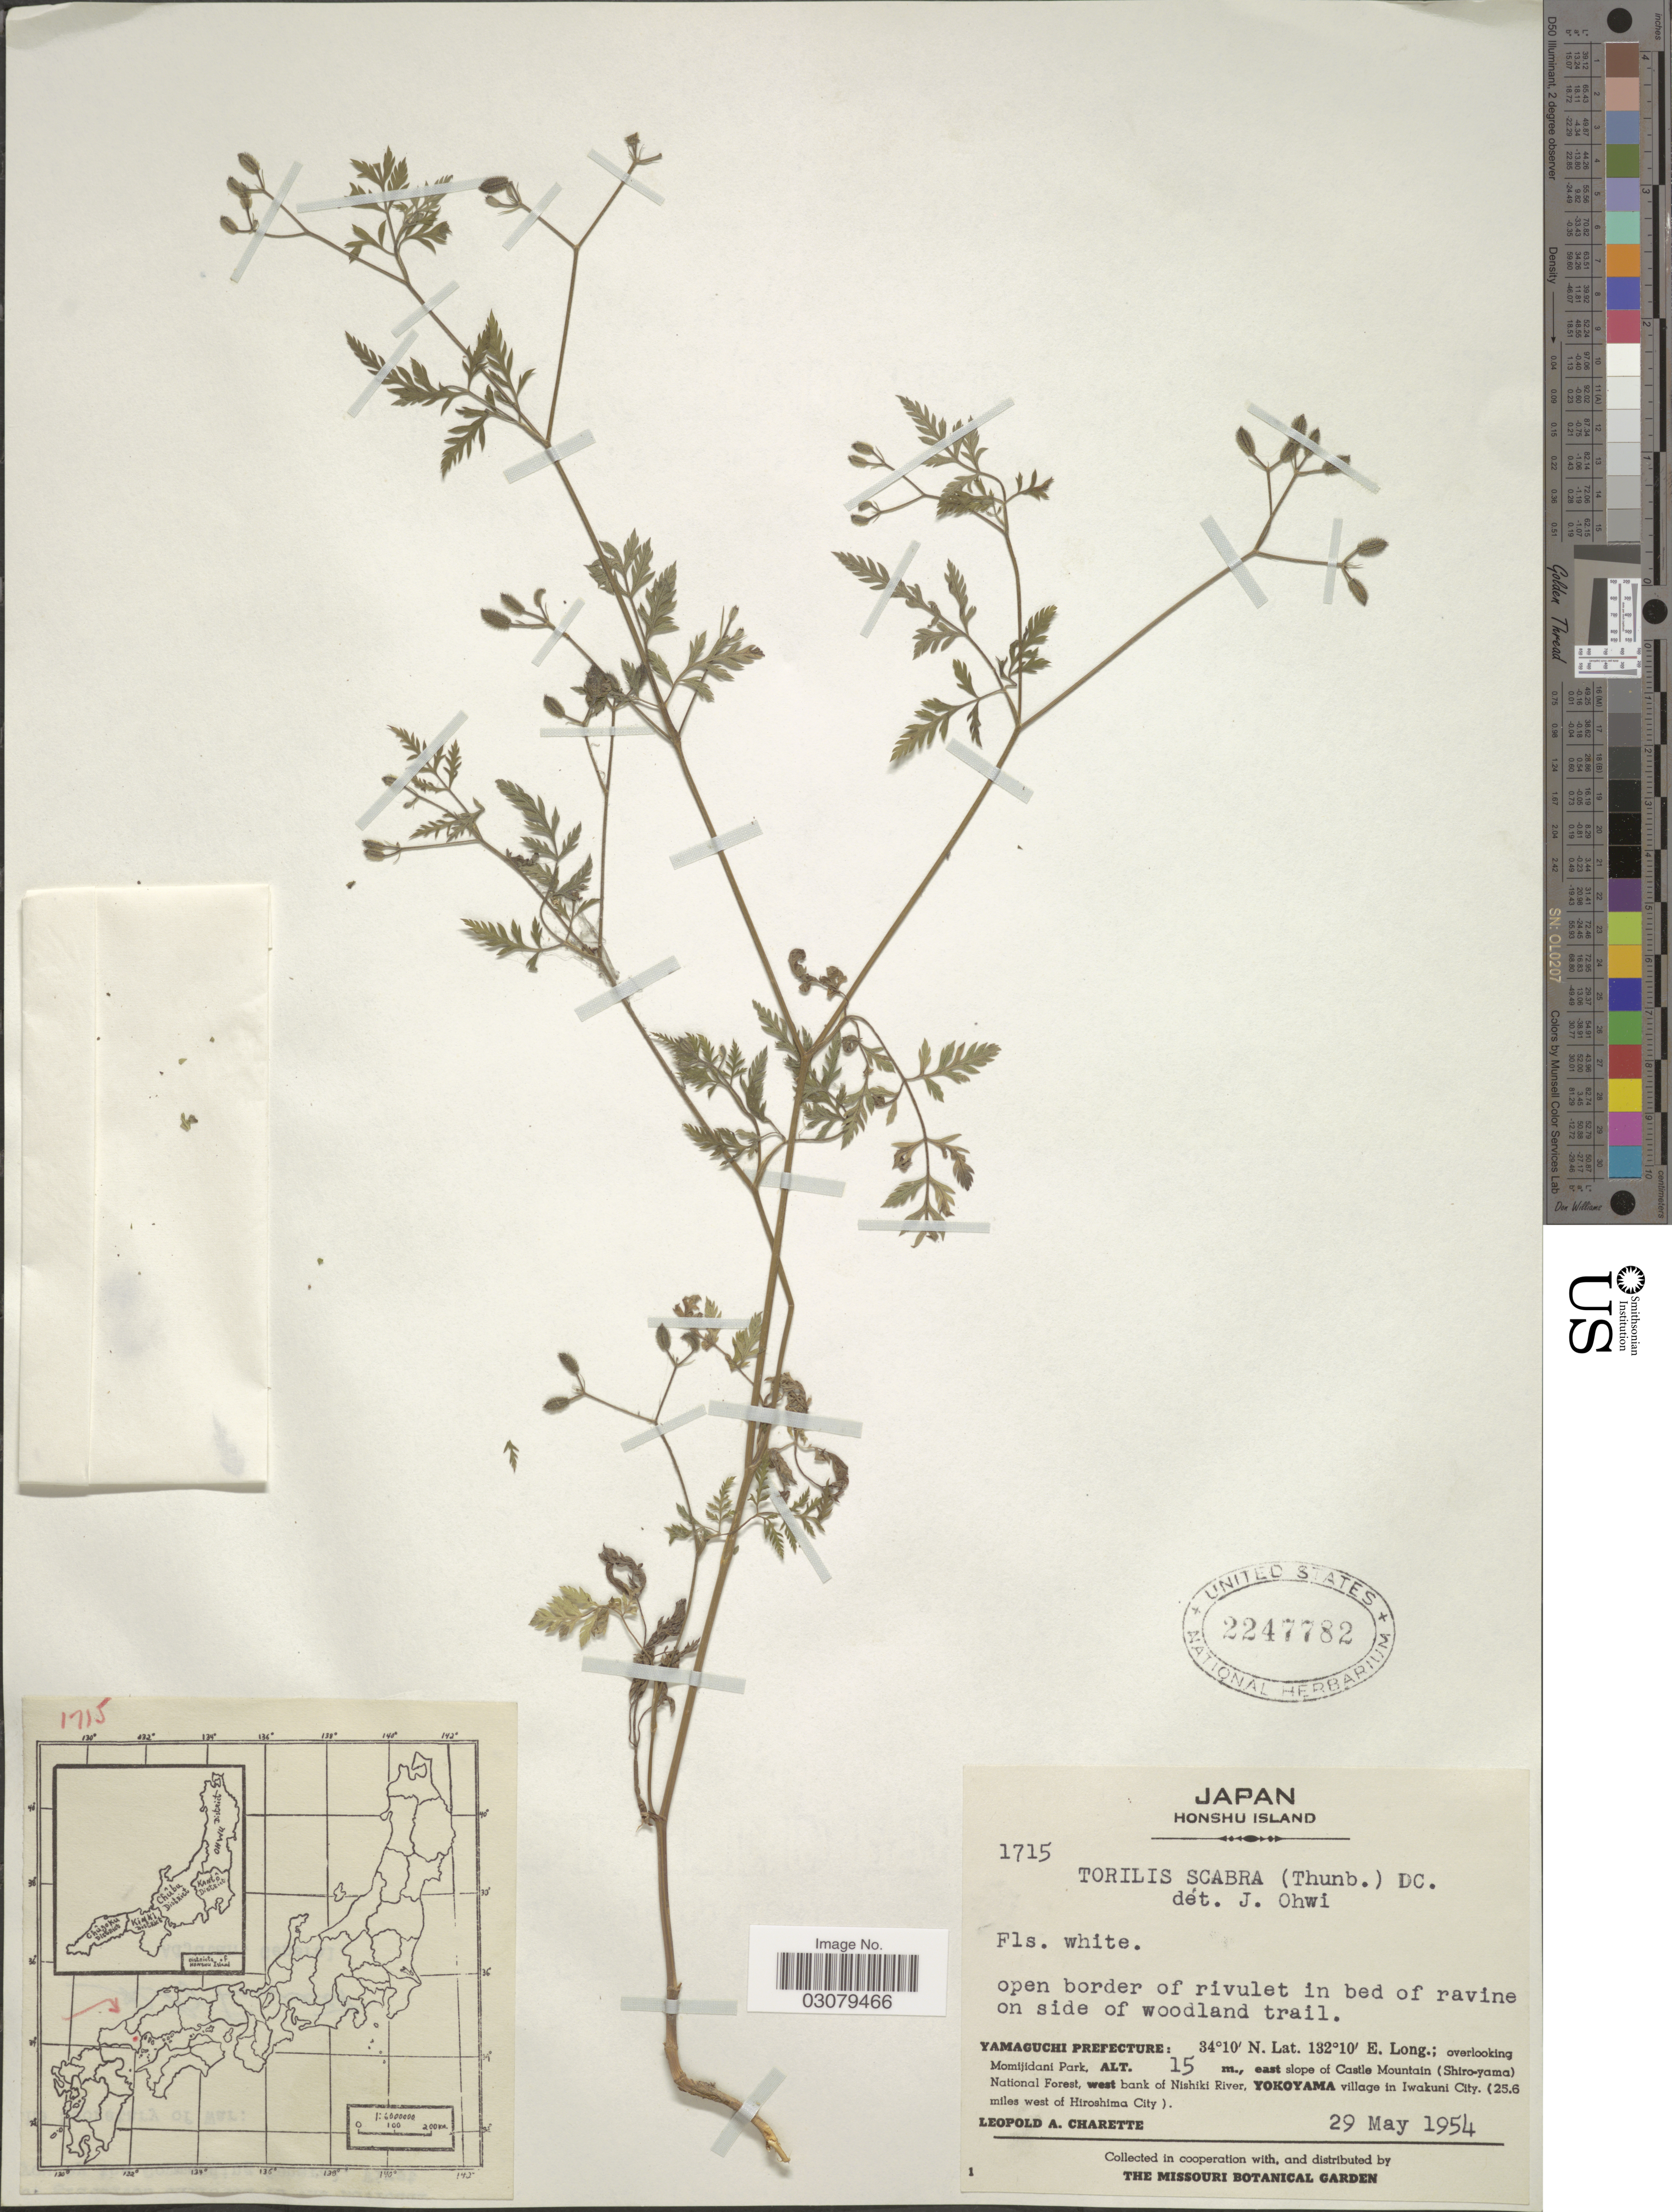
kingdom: Plantae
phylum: Tracheophyta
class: Magnoliopsida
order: Apiales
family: Apiaceae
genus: Torilis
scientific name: Torilis scabra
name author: (Thunb.) DC.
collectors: L. A. Charette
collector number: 1715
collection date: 1954-05-29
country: Japan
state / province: Yamaguti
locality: Honshu Island. Yamaguchi Prefecture: overlooking Momijidani Park, east slope of Castle Mountain (Shiro-yama) National Forest, west bank of Nishiki River, Yokoyama village in Iwakuni City. (25.6 miles west of Hiroshima City).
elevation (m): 15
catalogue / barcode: US 2247782